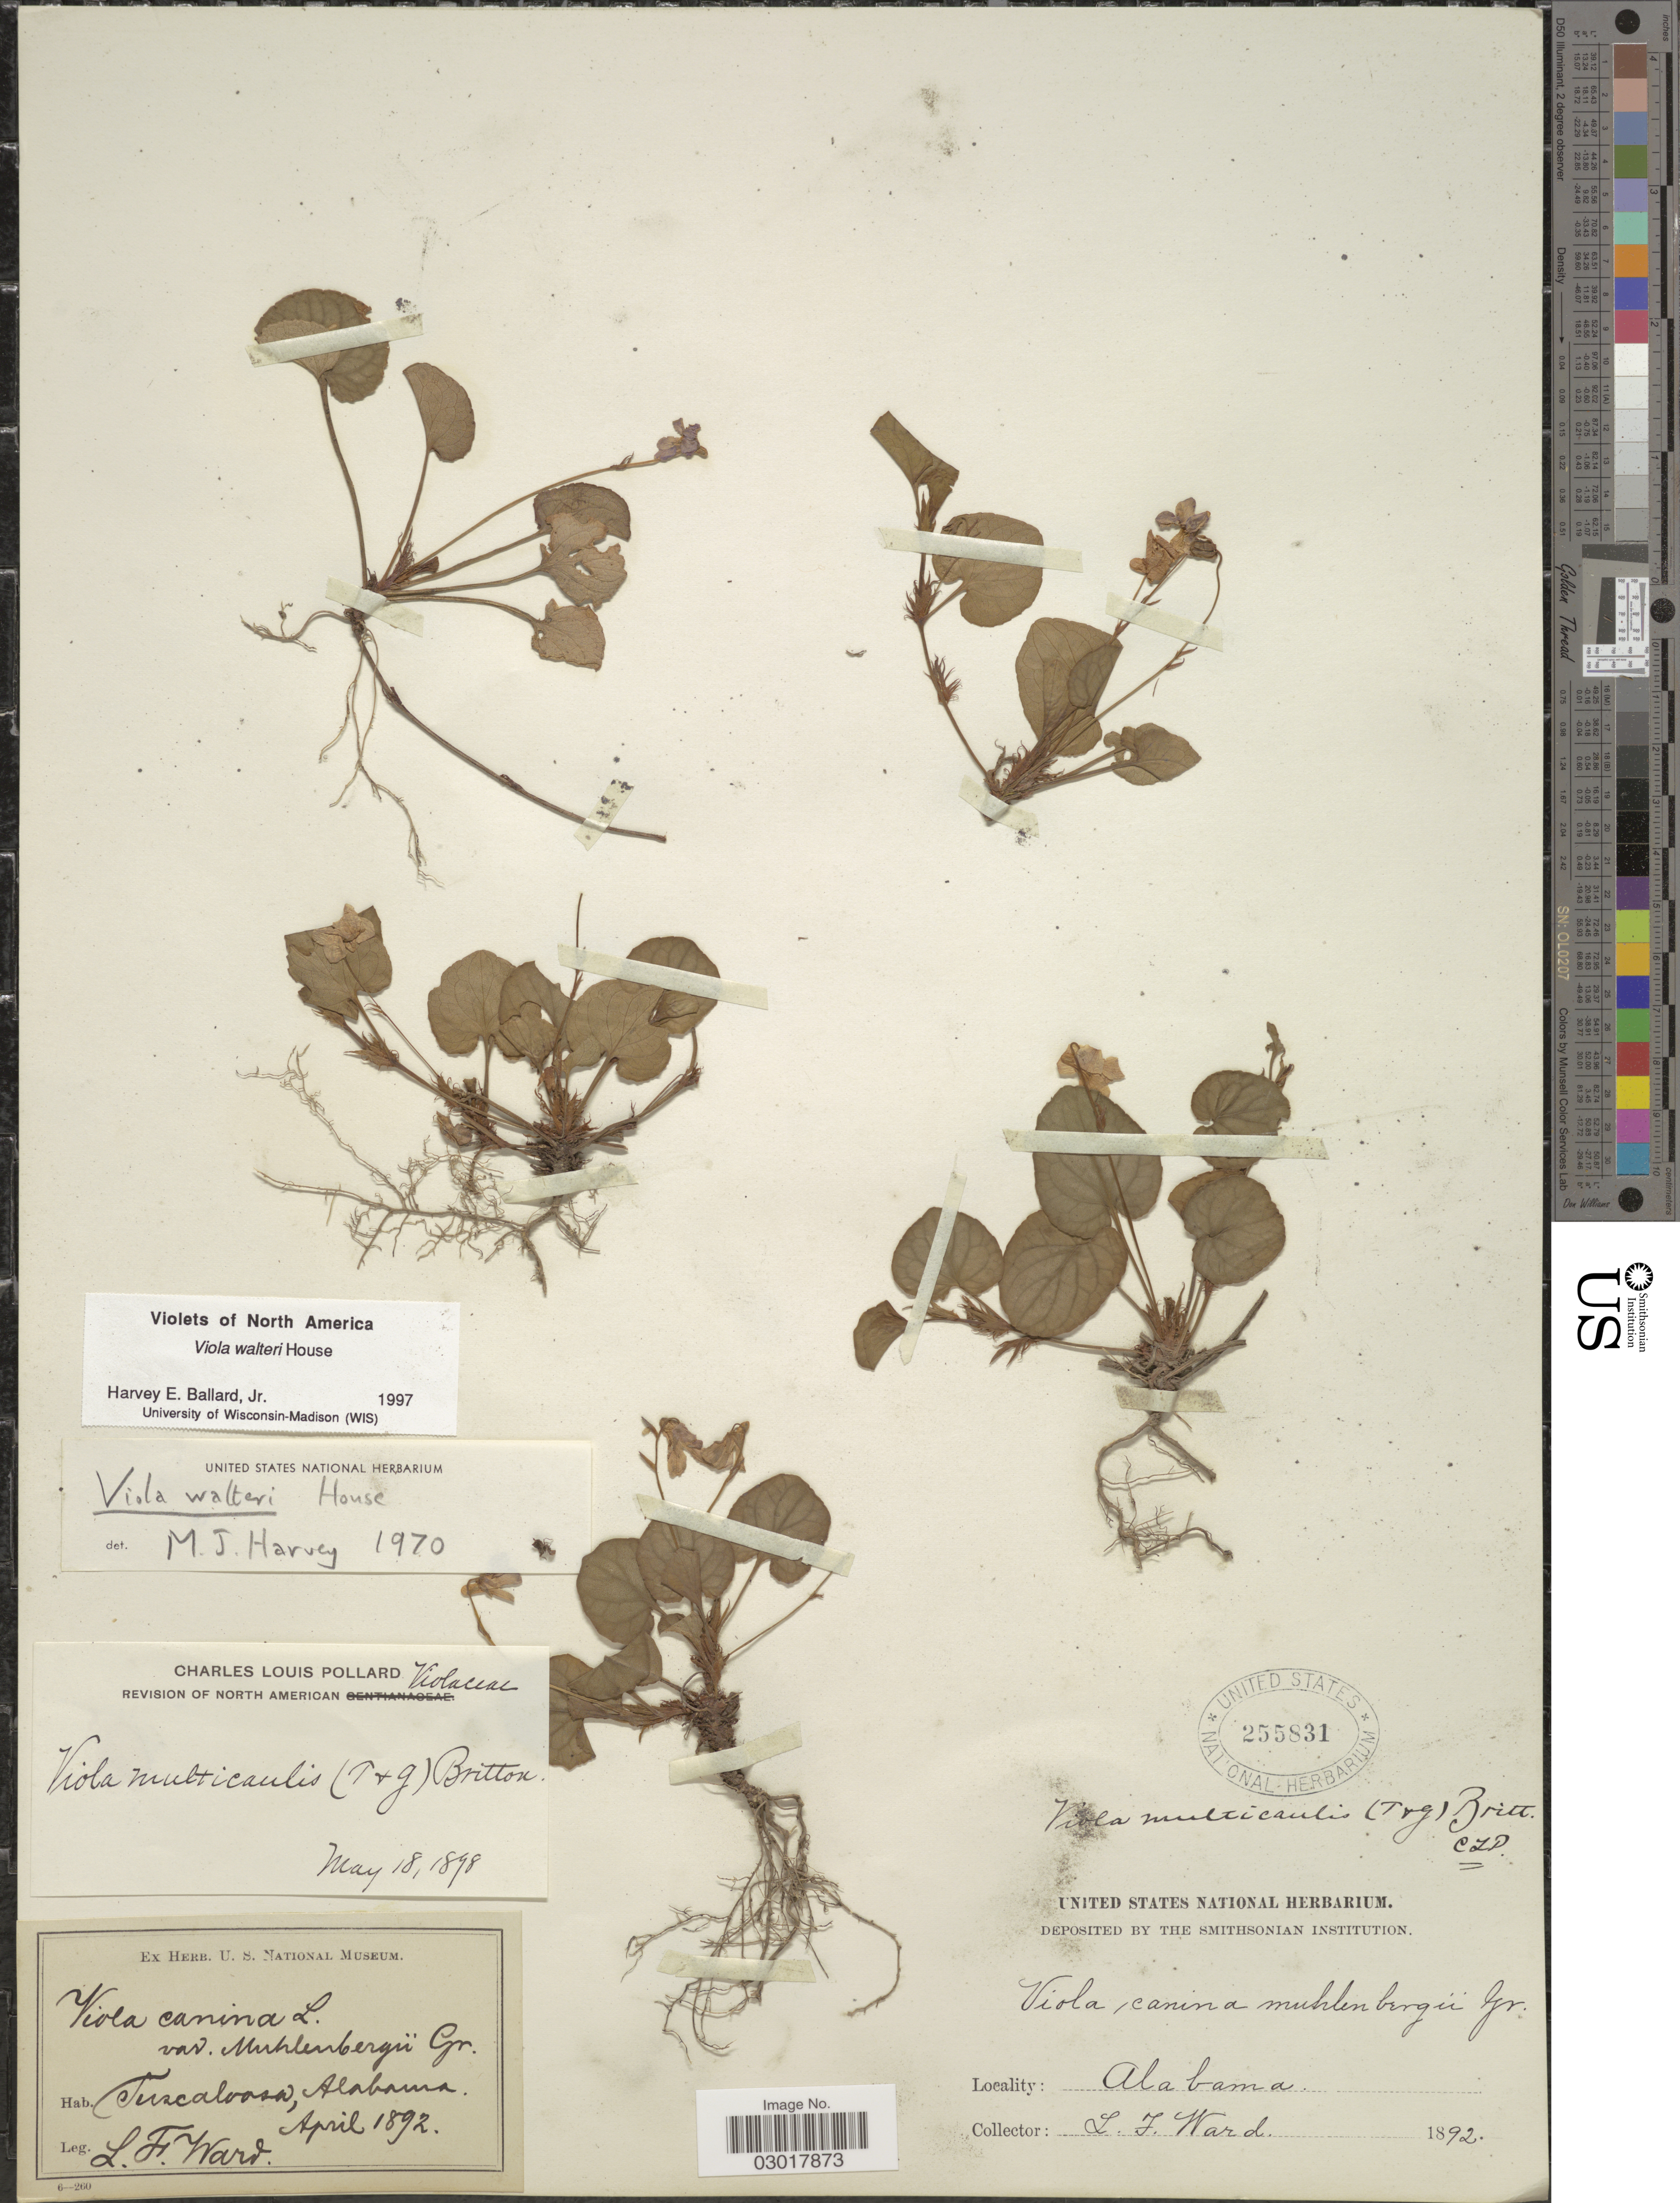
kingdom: Plantae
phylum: Tracheophyta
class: Magnoliopsida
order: Malpighiales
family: Violaceae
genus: Viola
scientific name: Viola walteri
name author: House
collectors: L. Ward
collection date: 1892-04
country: United States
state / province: Alabama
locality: Tuscaloosa.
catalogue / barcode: US 255831